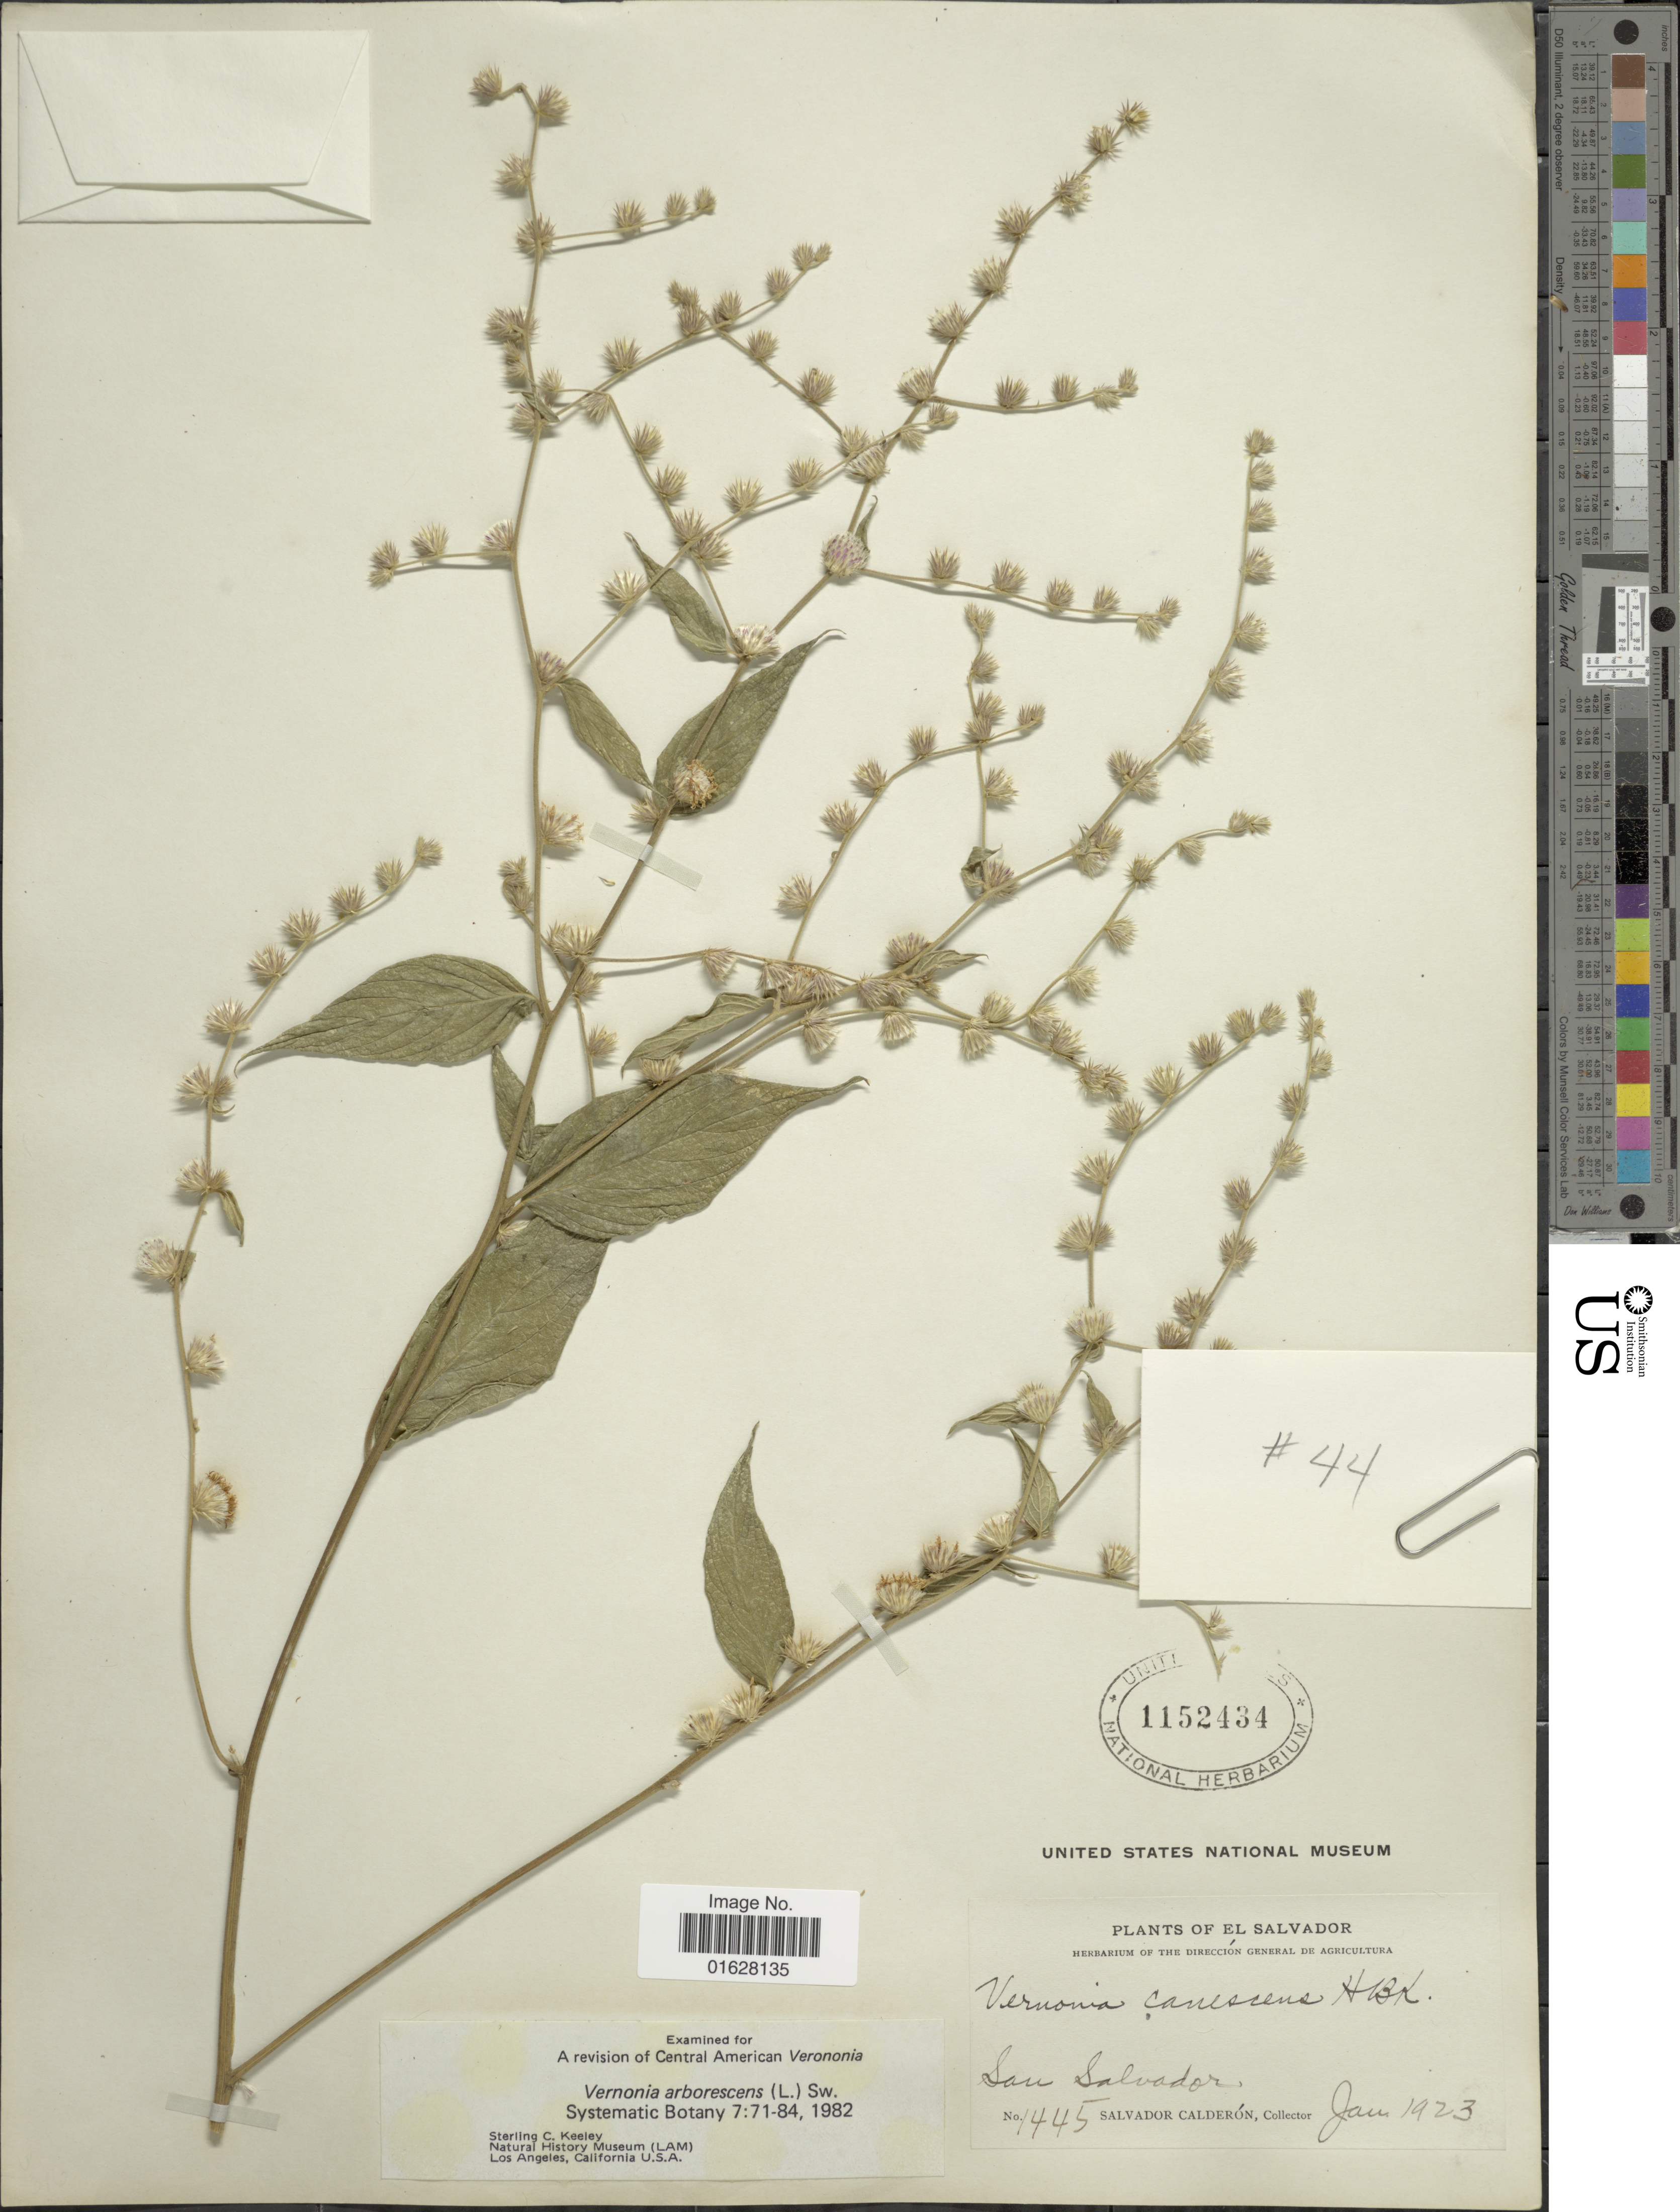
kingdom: Plantae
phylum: Tracheophyta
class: Magnoliopsida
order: Asterales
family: Asteraceae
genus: Lepidaploa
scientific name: Lepidaploa canescens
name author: (Kunth) H. Rob.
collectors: S. Calderón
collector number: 1445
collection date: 1923-01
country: El Salvador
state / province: San Salvador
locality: El Salvador. San Salvador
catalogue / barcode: US 1152434